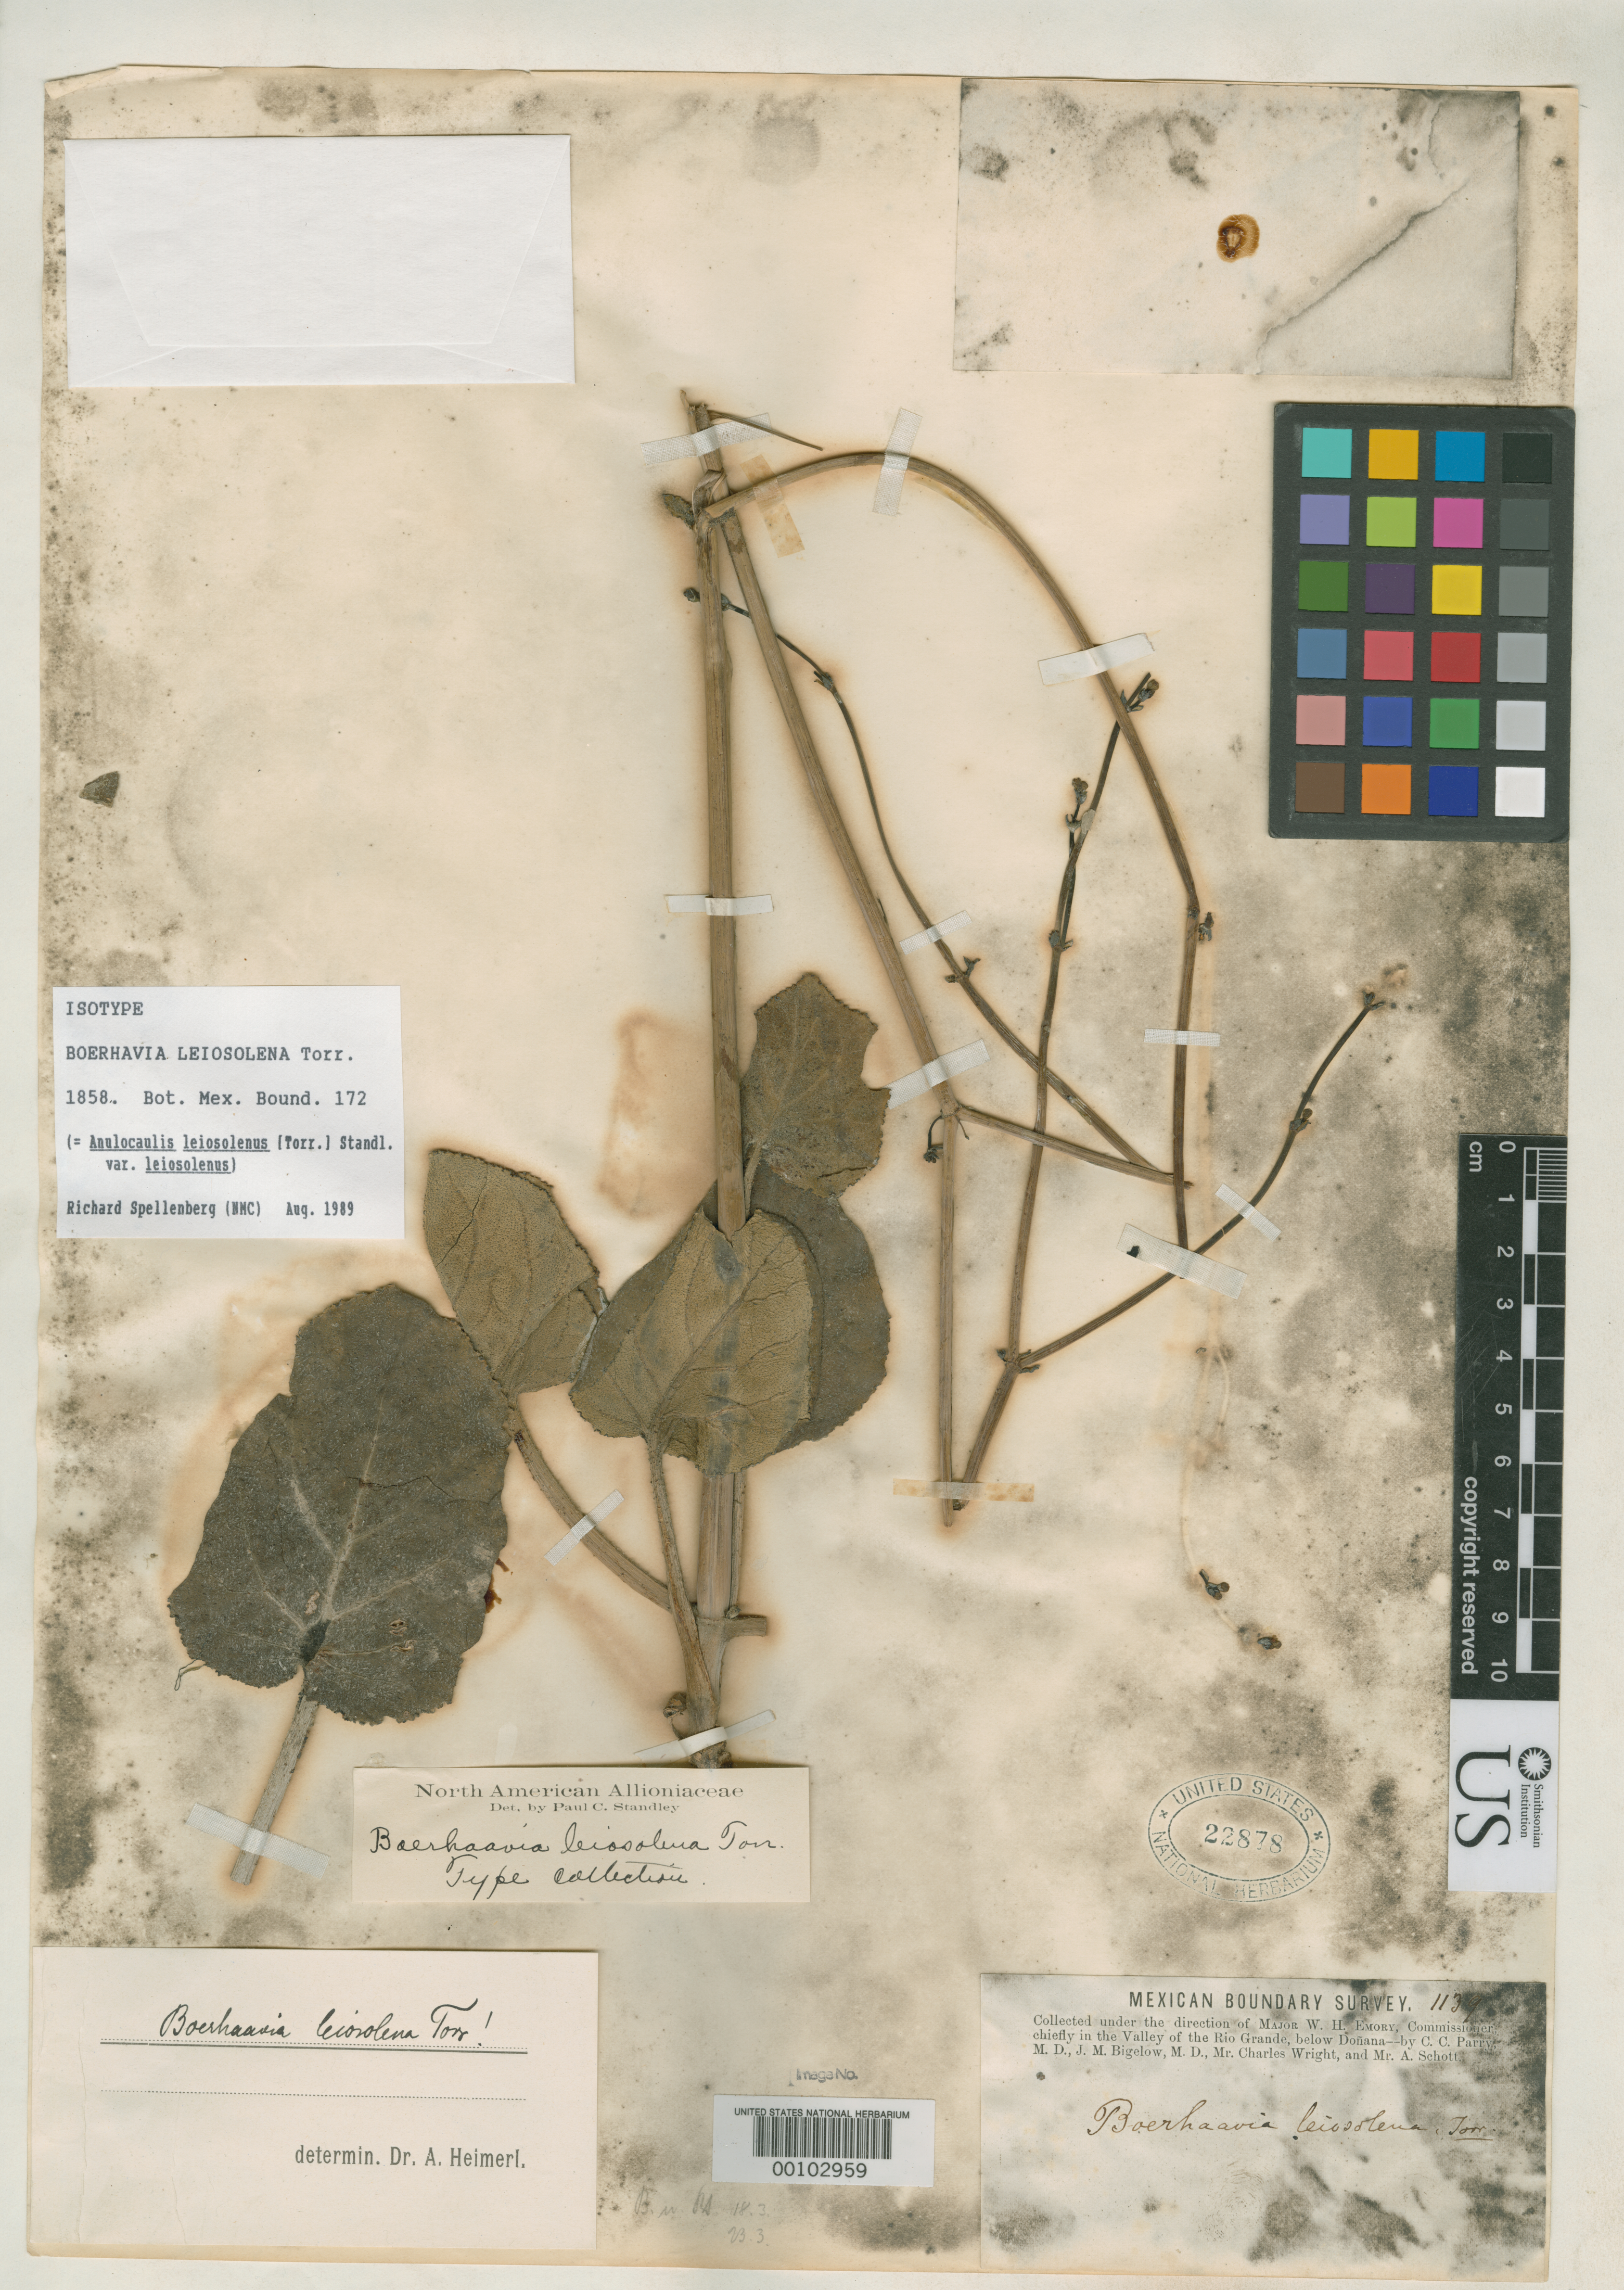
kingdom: Plantae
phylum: Tracheophyta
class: Magnoliopsida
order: Caryophyllales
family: Nyctaginaceae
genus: Boerhavia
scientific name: Boerhavia leiosolena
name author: Torr. in Emory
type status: Isotype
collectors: C. C. Parry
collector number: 1139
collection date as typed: Jun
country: United States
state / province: Texas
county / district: Hudspeth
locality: Rio Grande below El Paso.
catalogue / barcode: US 22878